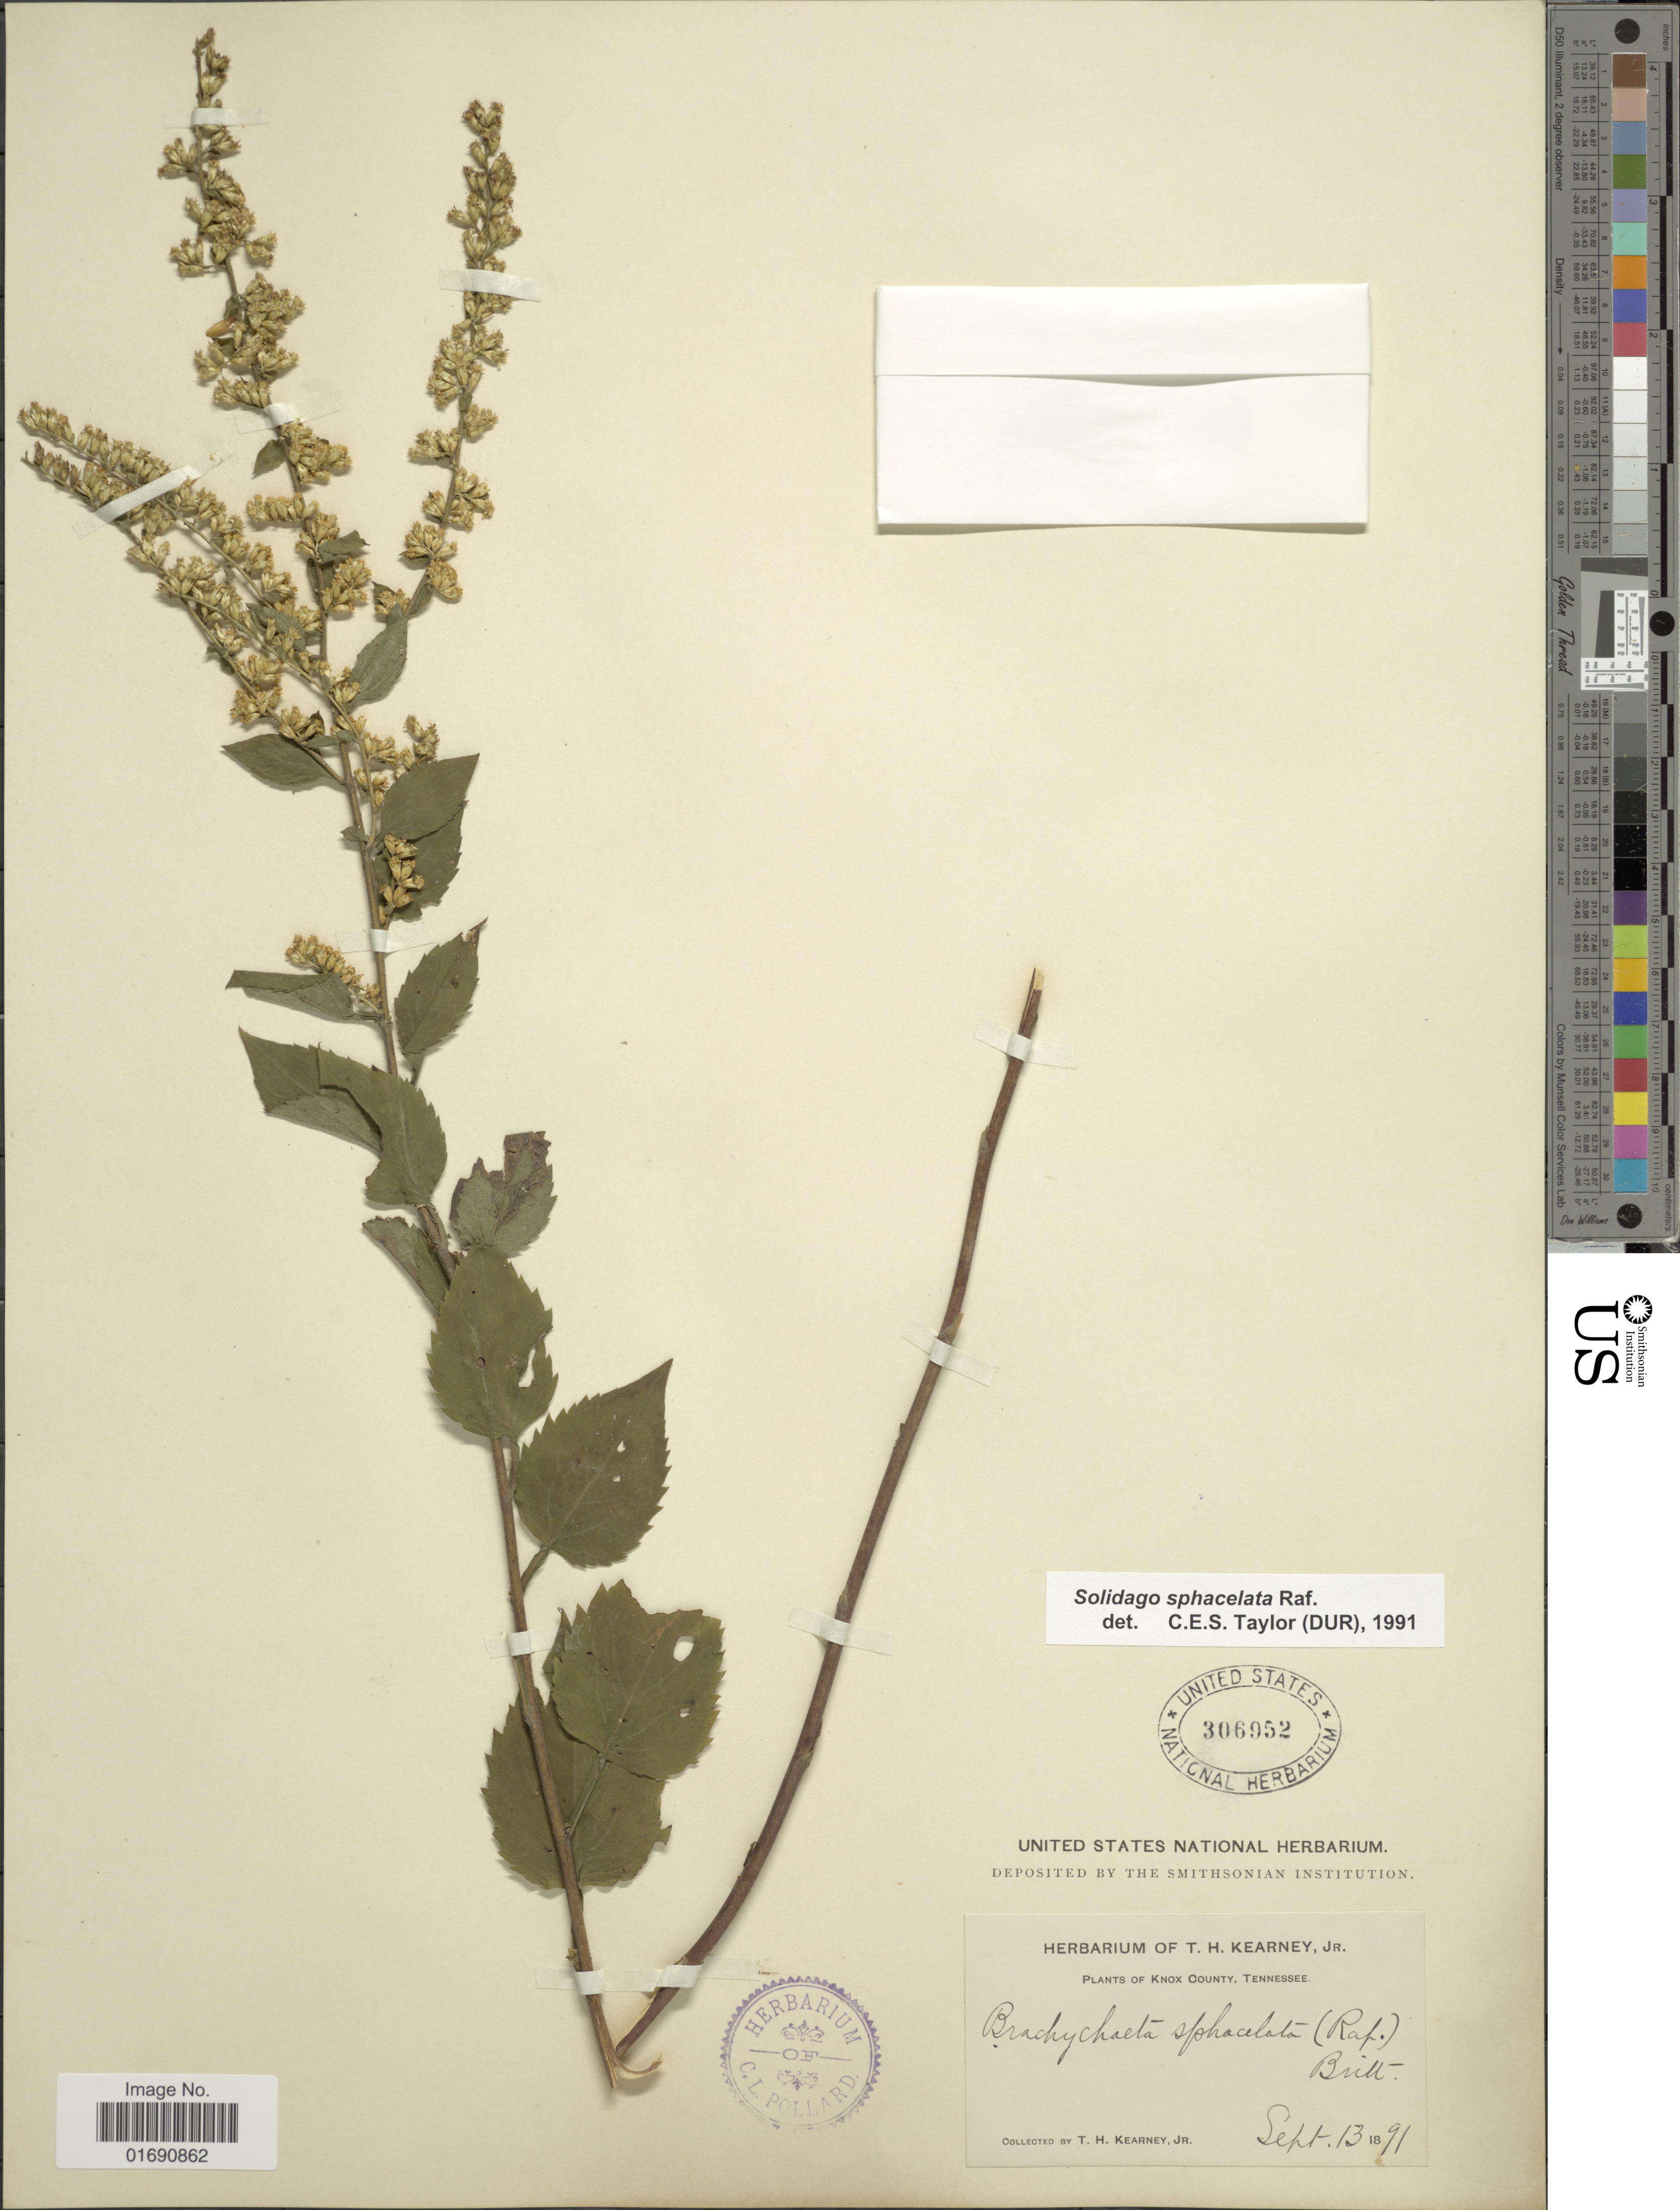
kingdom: Plantae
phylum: Tracheophyta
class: Magnoliopsida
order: Asterales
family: Asteraceae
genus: Solidago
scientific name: Solidago sphacelata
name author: Raf.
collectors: T. H. Kearney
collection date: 1891-09-13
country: United States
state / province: Tennessee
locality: Knox County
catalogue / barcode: US 306952